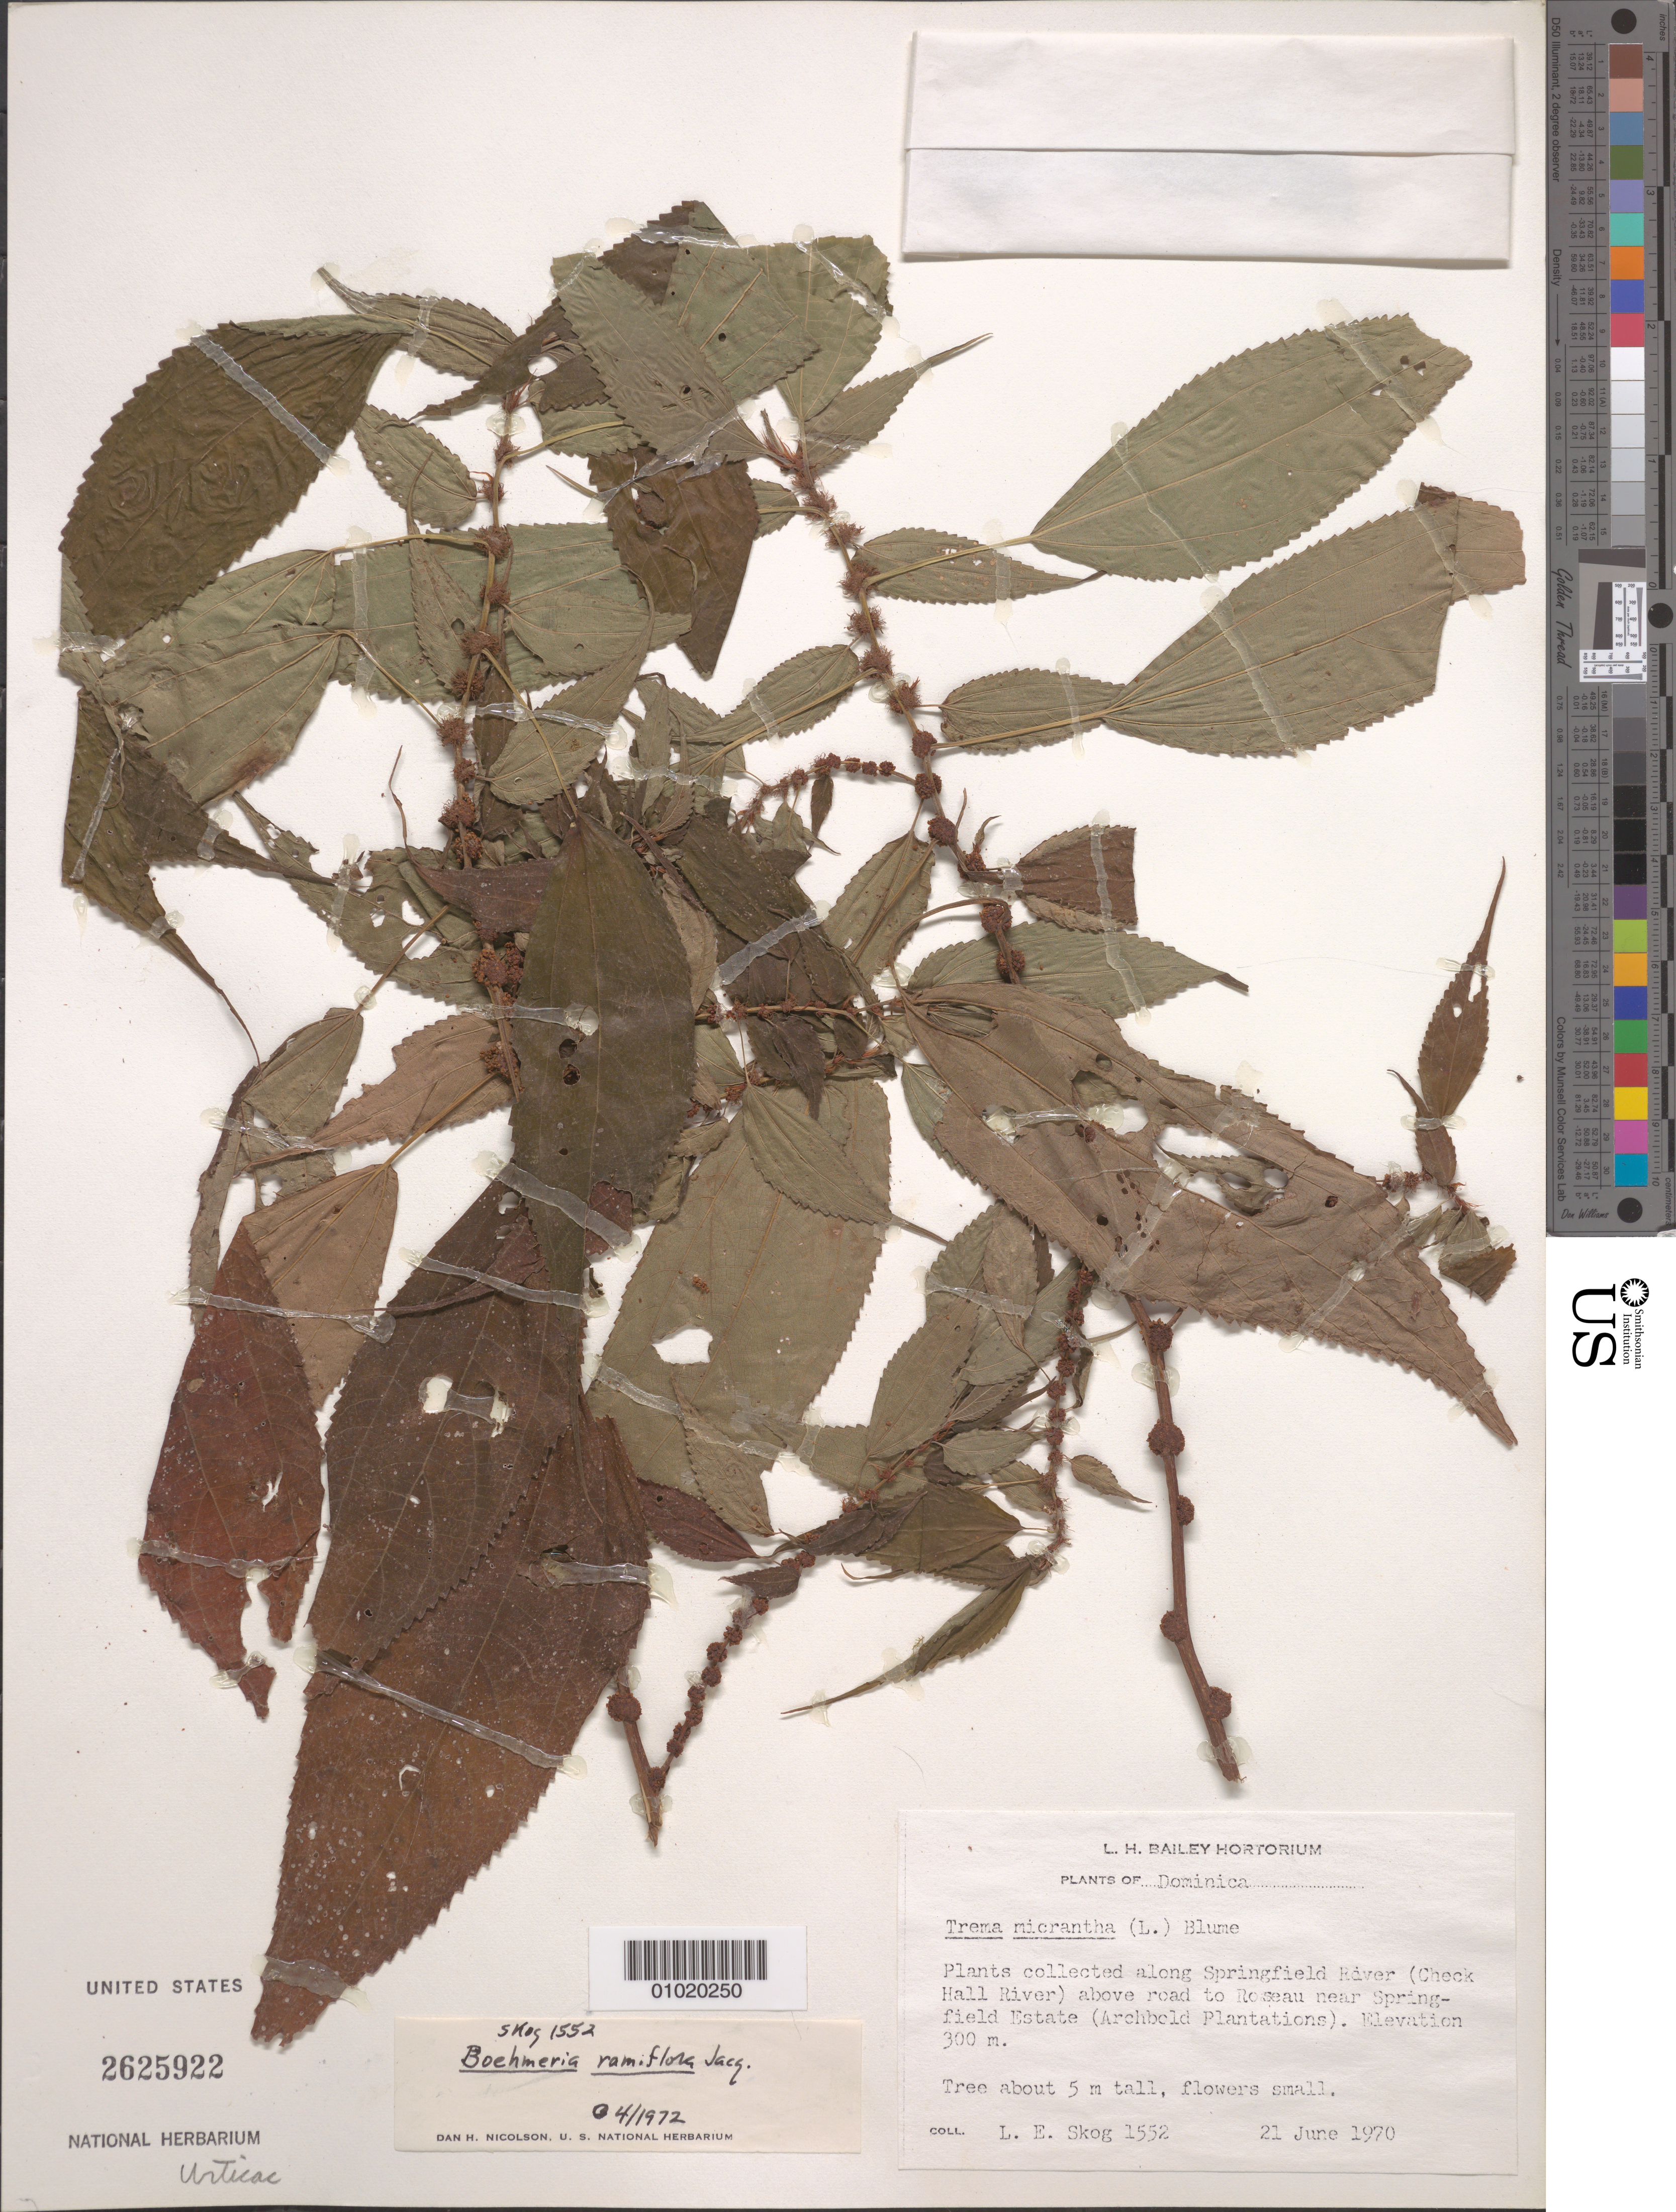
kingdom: Plantae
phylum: Tracheophyta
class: Magnoliopsida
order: Rosales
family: Urticaceae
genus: Boehmeria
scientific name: Boehmeria ramiflora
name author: Jacq.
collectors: L. E. Skog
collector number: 1552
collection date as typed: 21 Jun 1970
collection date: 1970-06-21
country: Dominica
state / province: St. George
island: Dominica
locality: Collected along Springfield River (Check Hall River) above road to Roseau near Springfield Estate (Archbold Plantations).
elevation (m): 300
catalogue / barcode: US 2625922